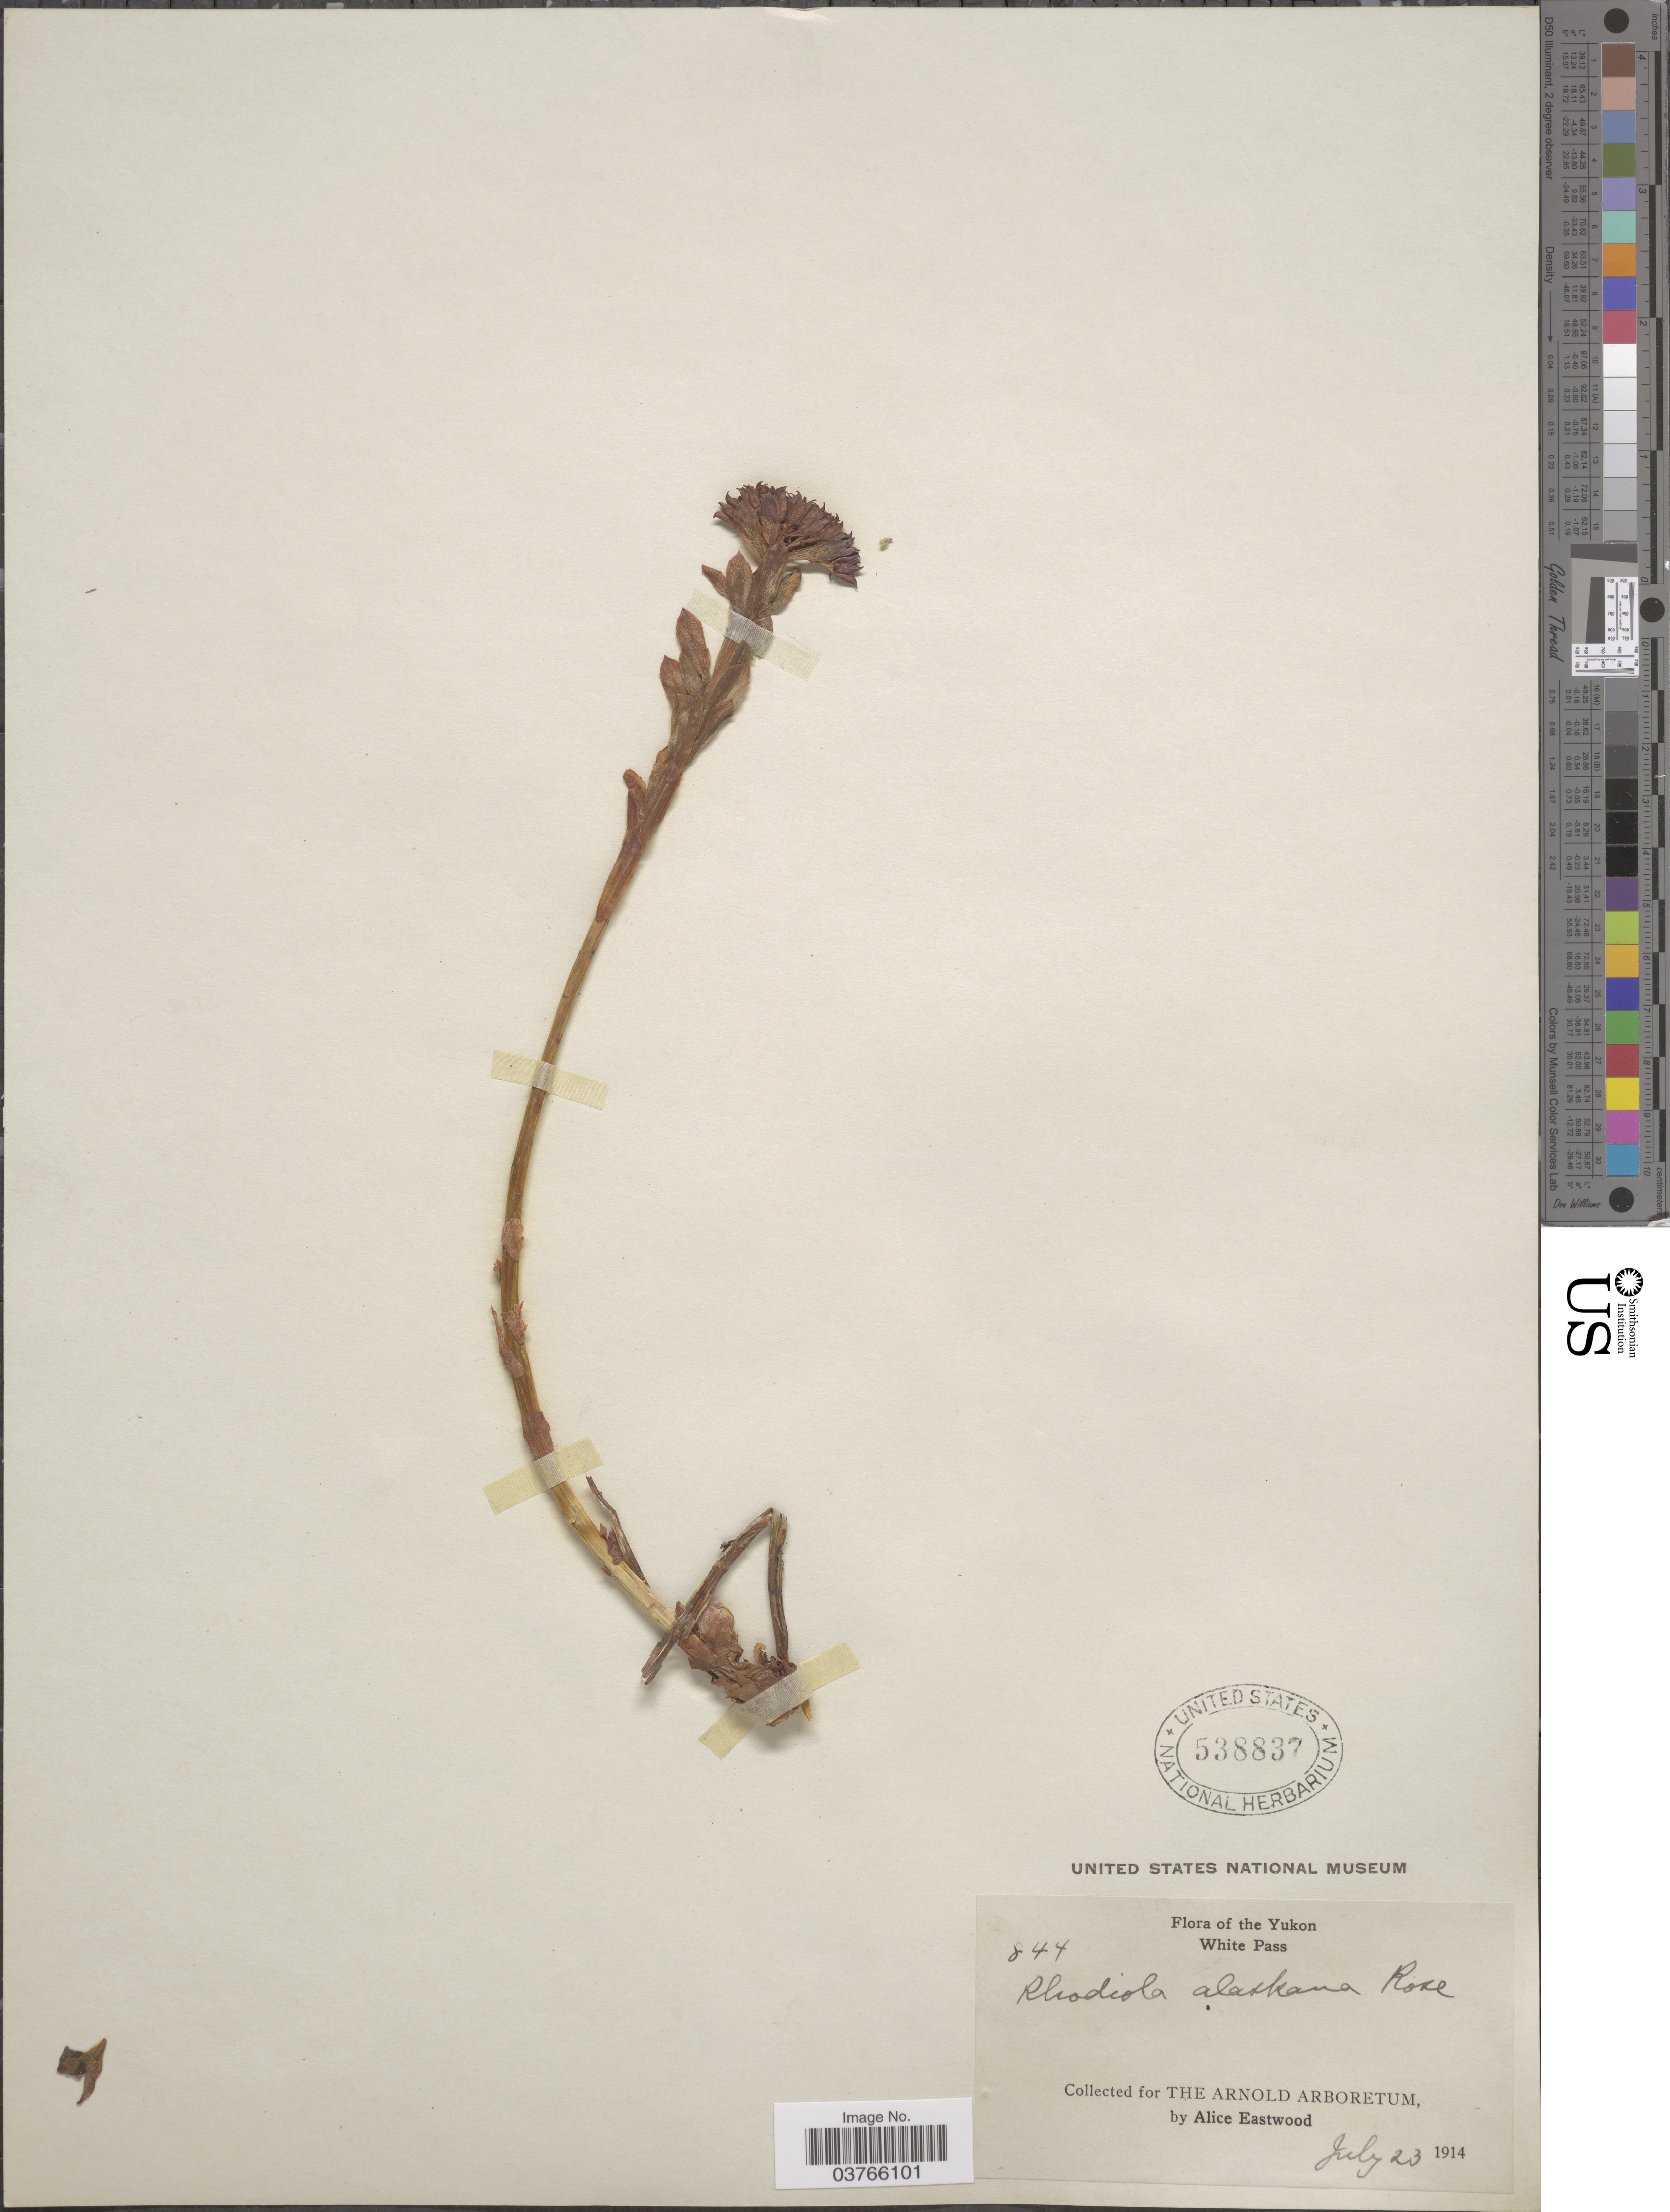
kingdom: Plantae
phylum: Tracheophyta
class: Magnoliopsida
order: Saxifragales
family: Crassulaceae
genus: Rhodiola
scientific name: Rhodiola integrifolia subsp. integrifolia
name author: Raf.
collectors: A. Eastwood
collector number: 844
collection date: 1914-07-23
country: Canada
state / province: Yukon Territory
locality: The Yukon, White Pass.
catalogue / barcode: US 538837